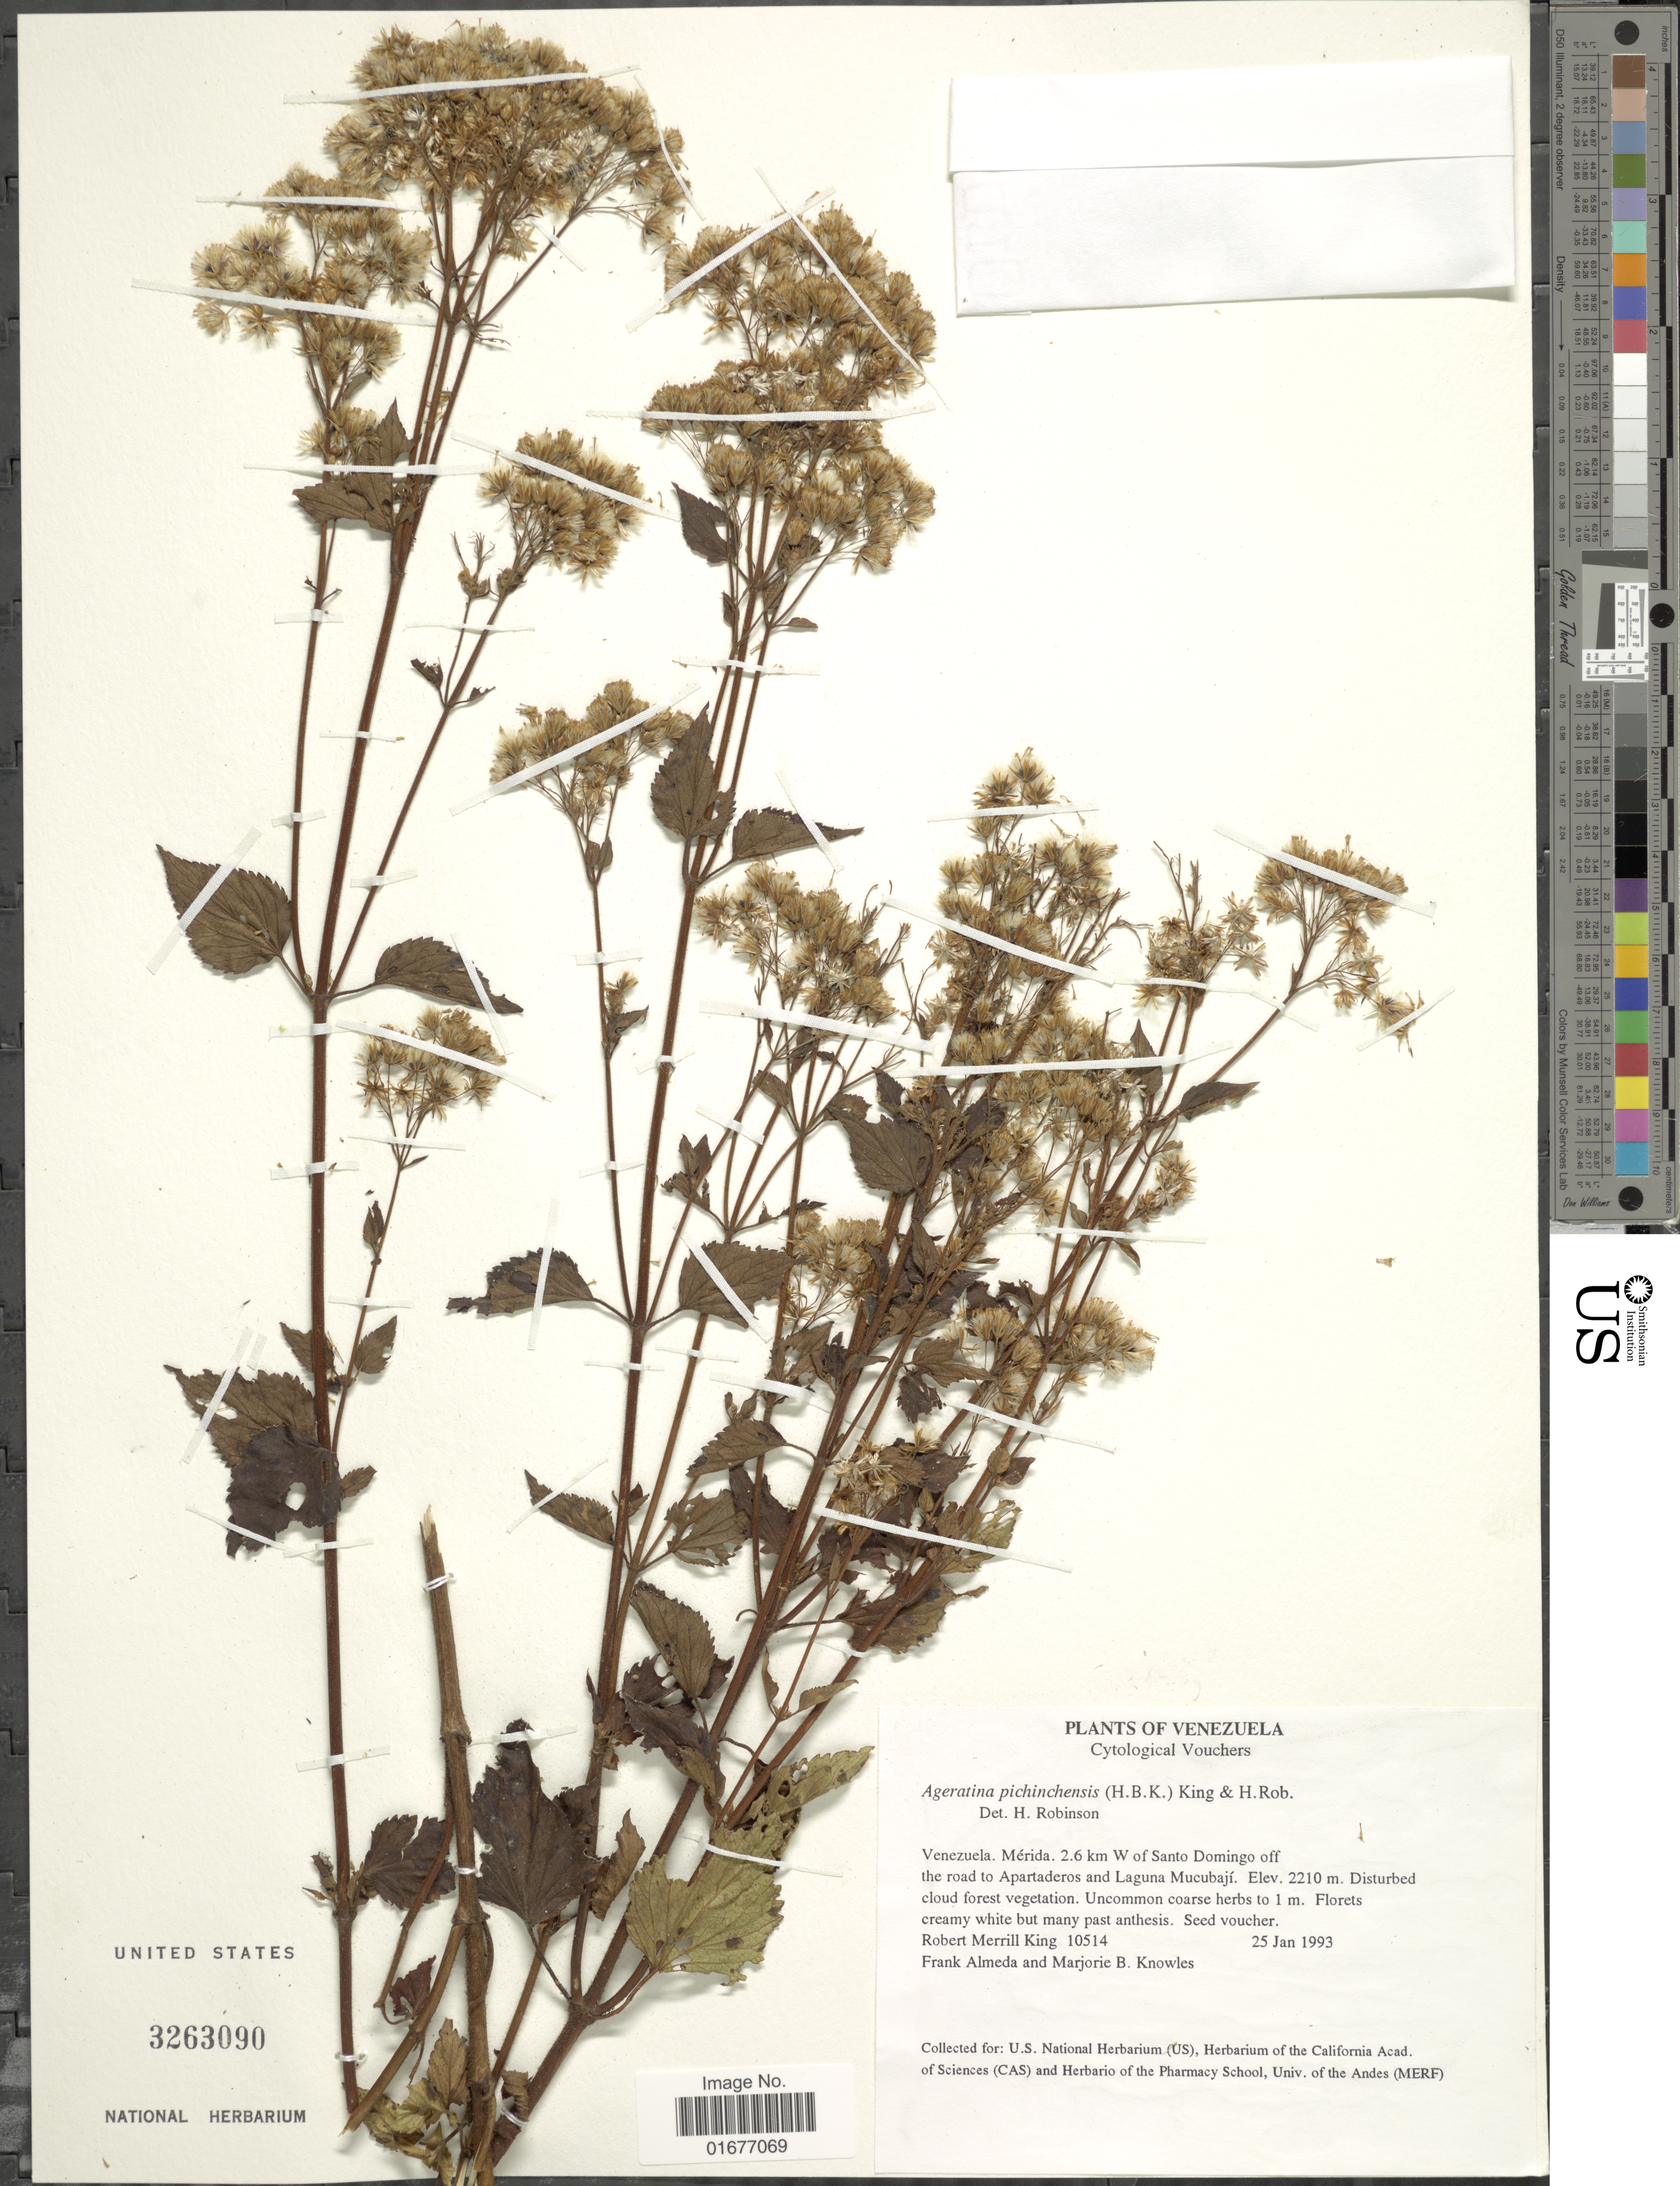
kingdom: Plantae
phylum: Tracheophyta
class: Magnoliopsida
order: Asterales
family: Asteraceae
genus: Ageratina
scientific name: Ageratina pichinchensis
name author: (Kunth) R.M. King & H. Rob.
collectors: R. M. King, F. Almeda & M. B. Knowles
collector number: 10514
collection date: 1993-01-25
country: Venezuela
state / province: Mérida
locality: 2.6 km W of Santo Domingo off the road to Apartaderos and Laguna Mucubaji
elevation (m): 2210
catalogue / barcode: US 3263090